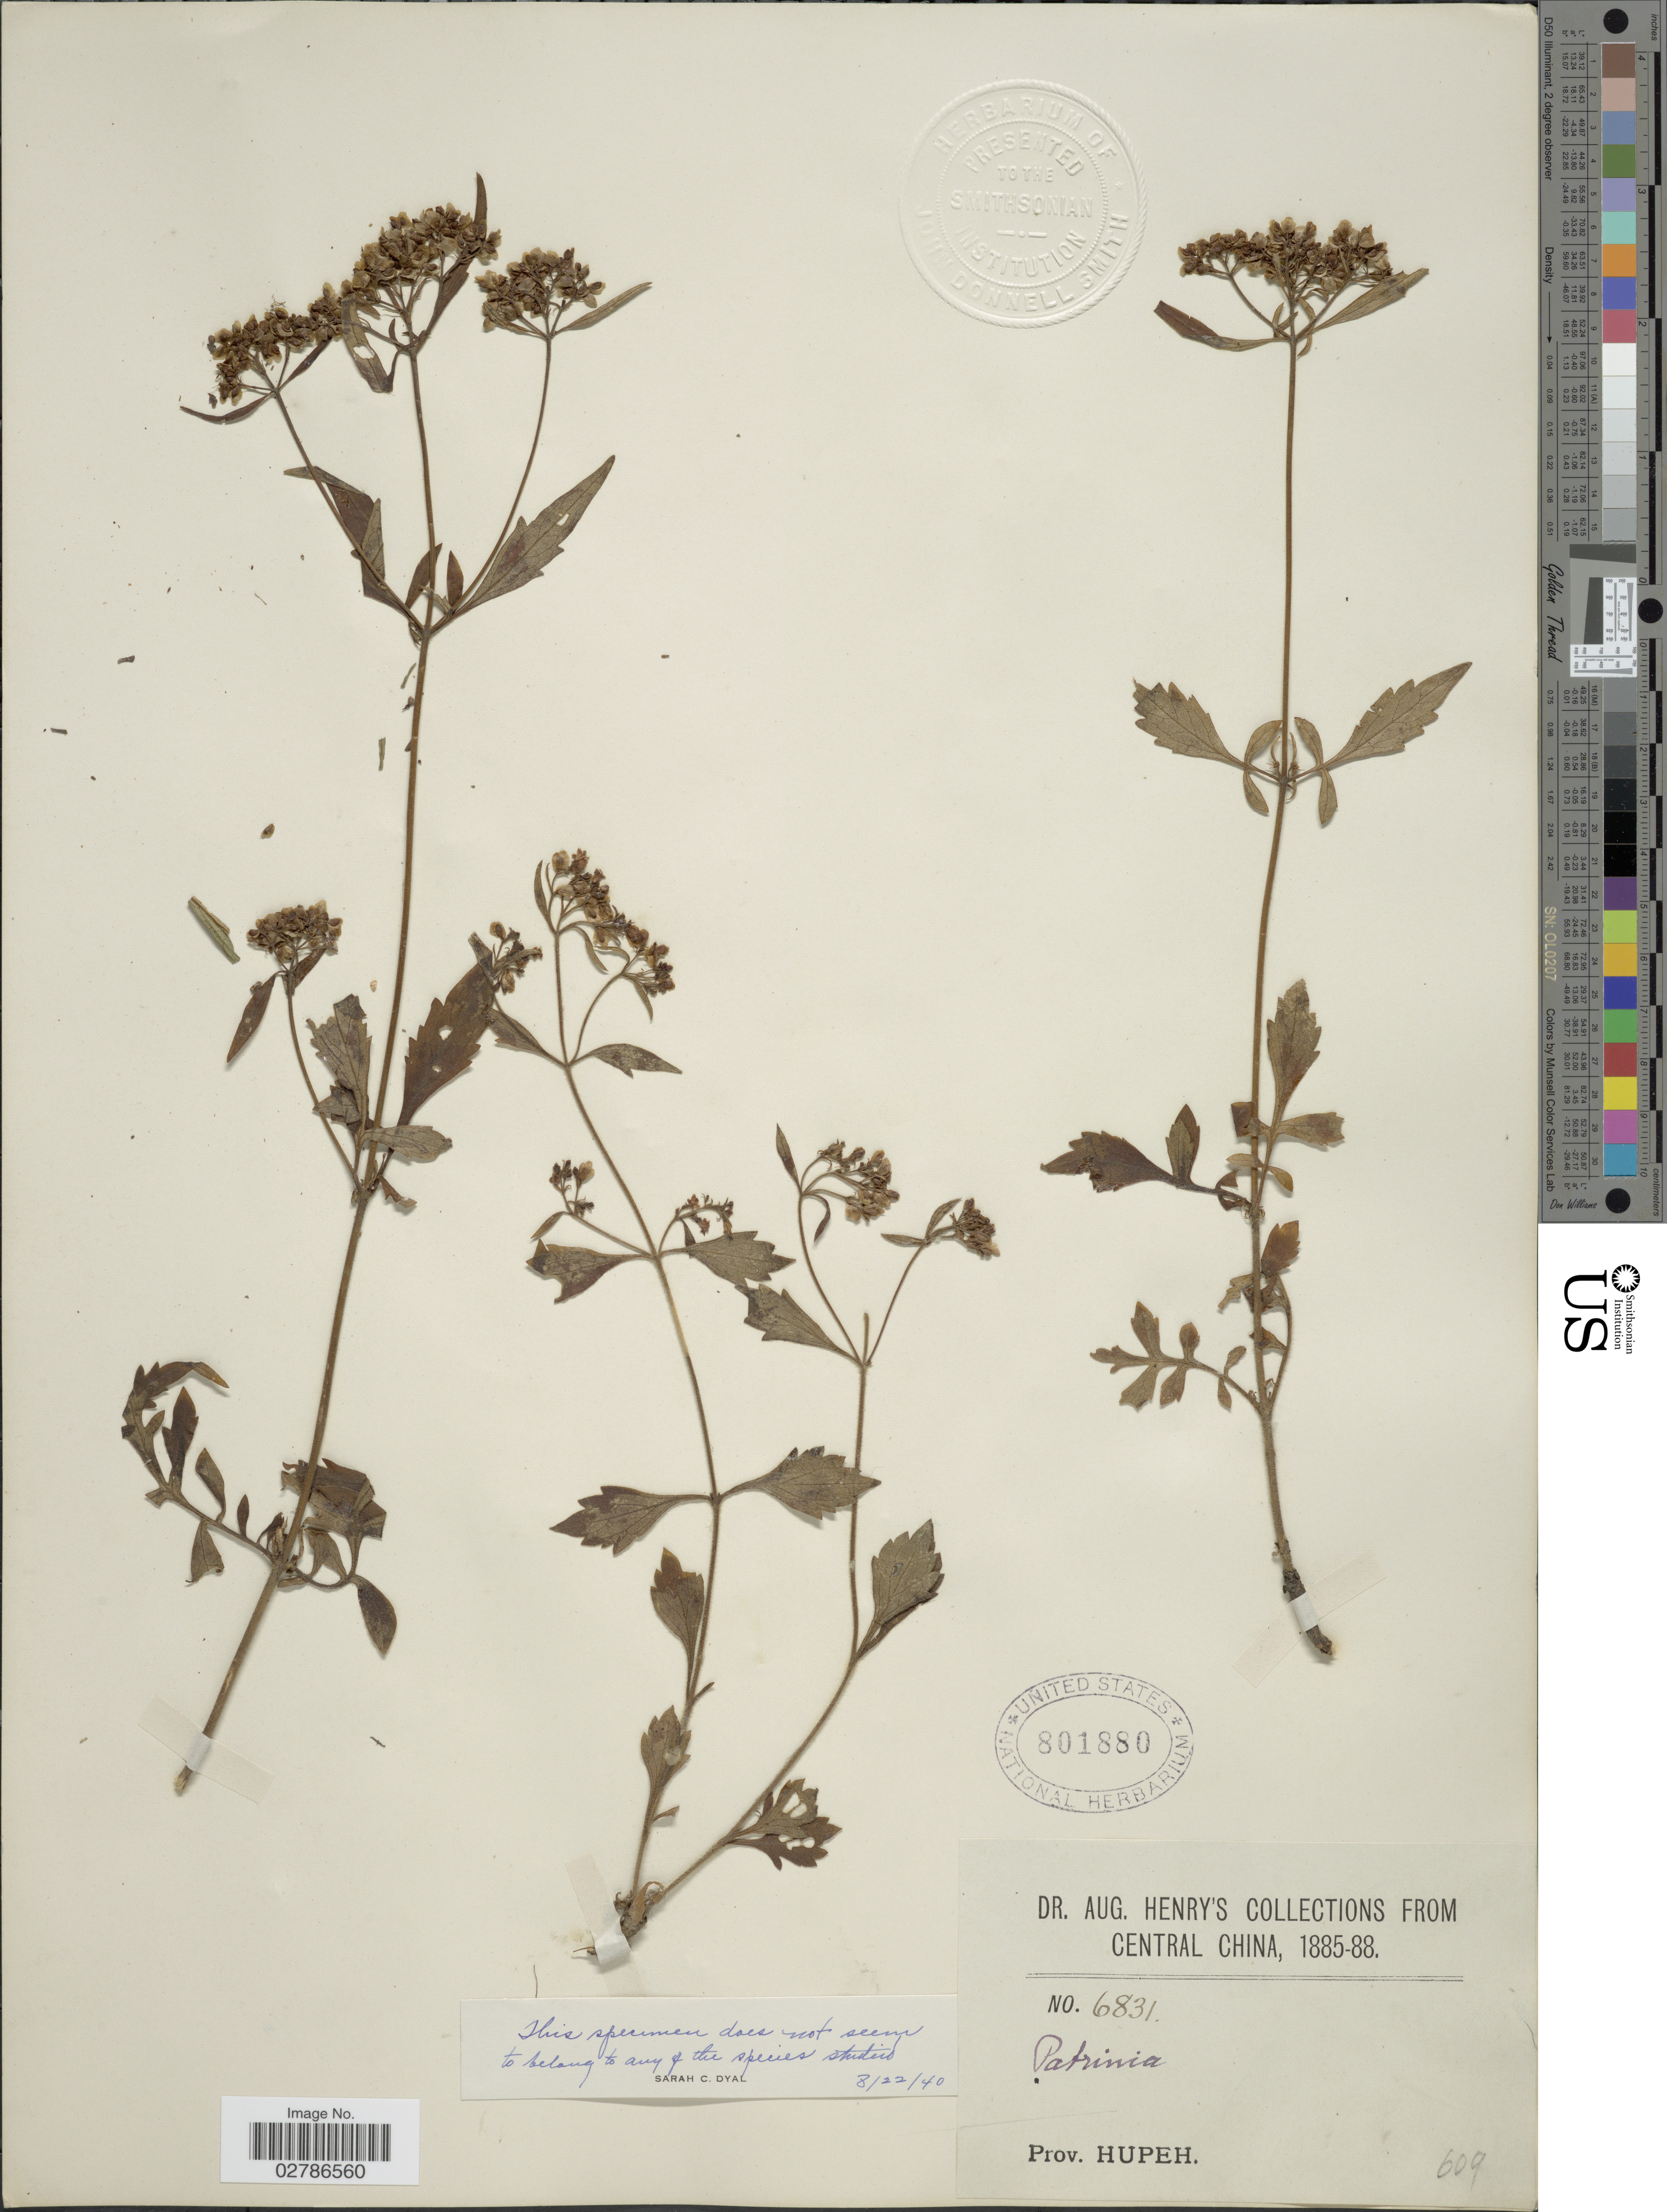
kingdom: Plantae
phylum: Tracheophyta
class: Magnoliopsida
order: Dipsacales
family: Caprifoliaceae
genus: Patrinia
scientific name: Patrinia sp.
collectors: A. Henry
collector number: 6831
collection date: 1885/1888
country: China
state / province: Hubei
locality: Central China. Prov. Hupeh.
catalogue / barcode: US 801880